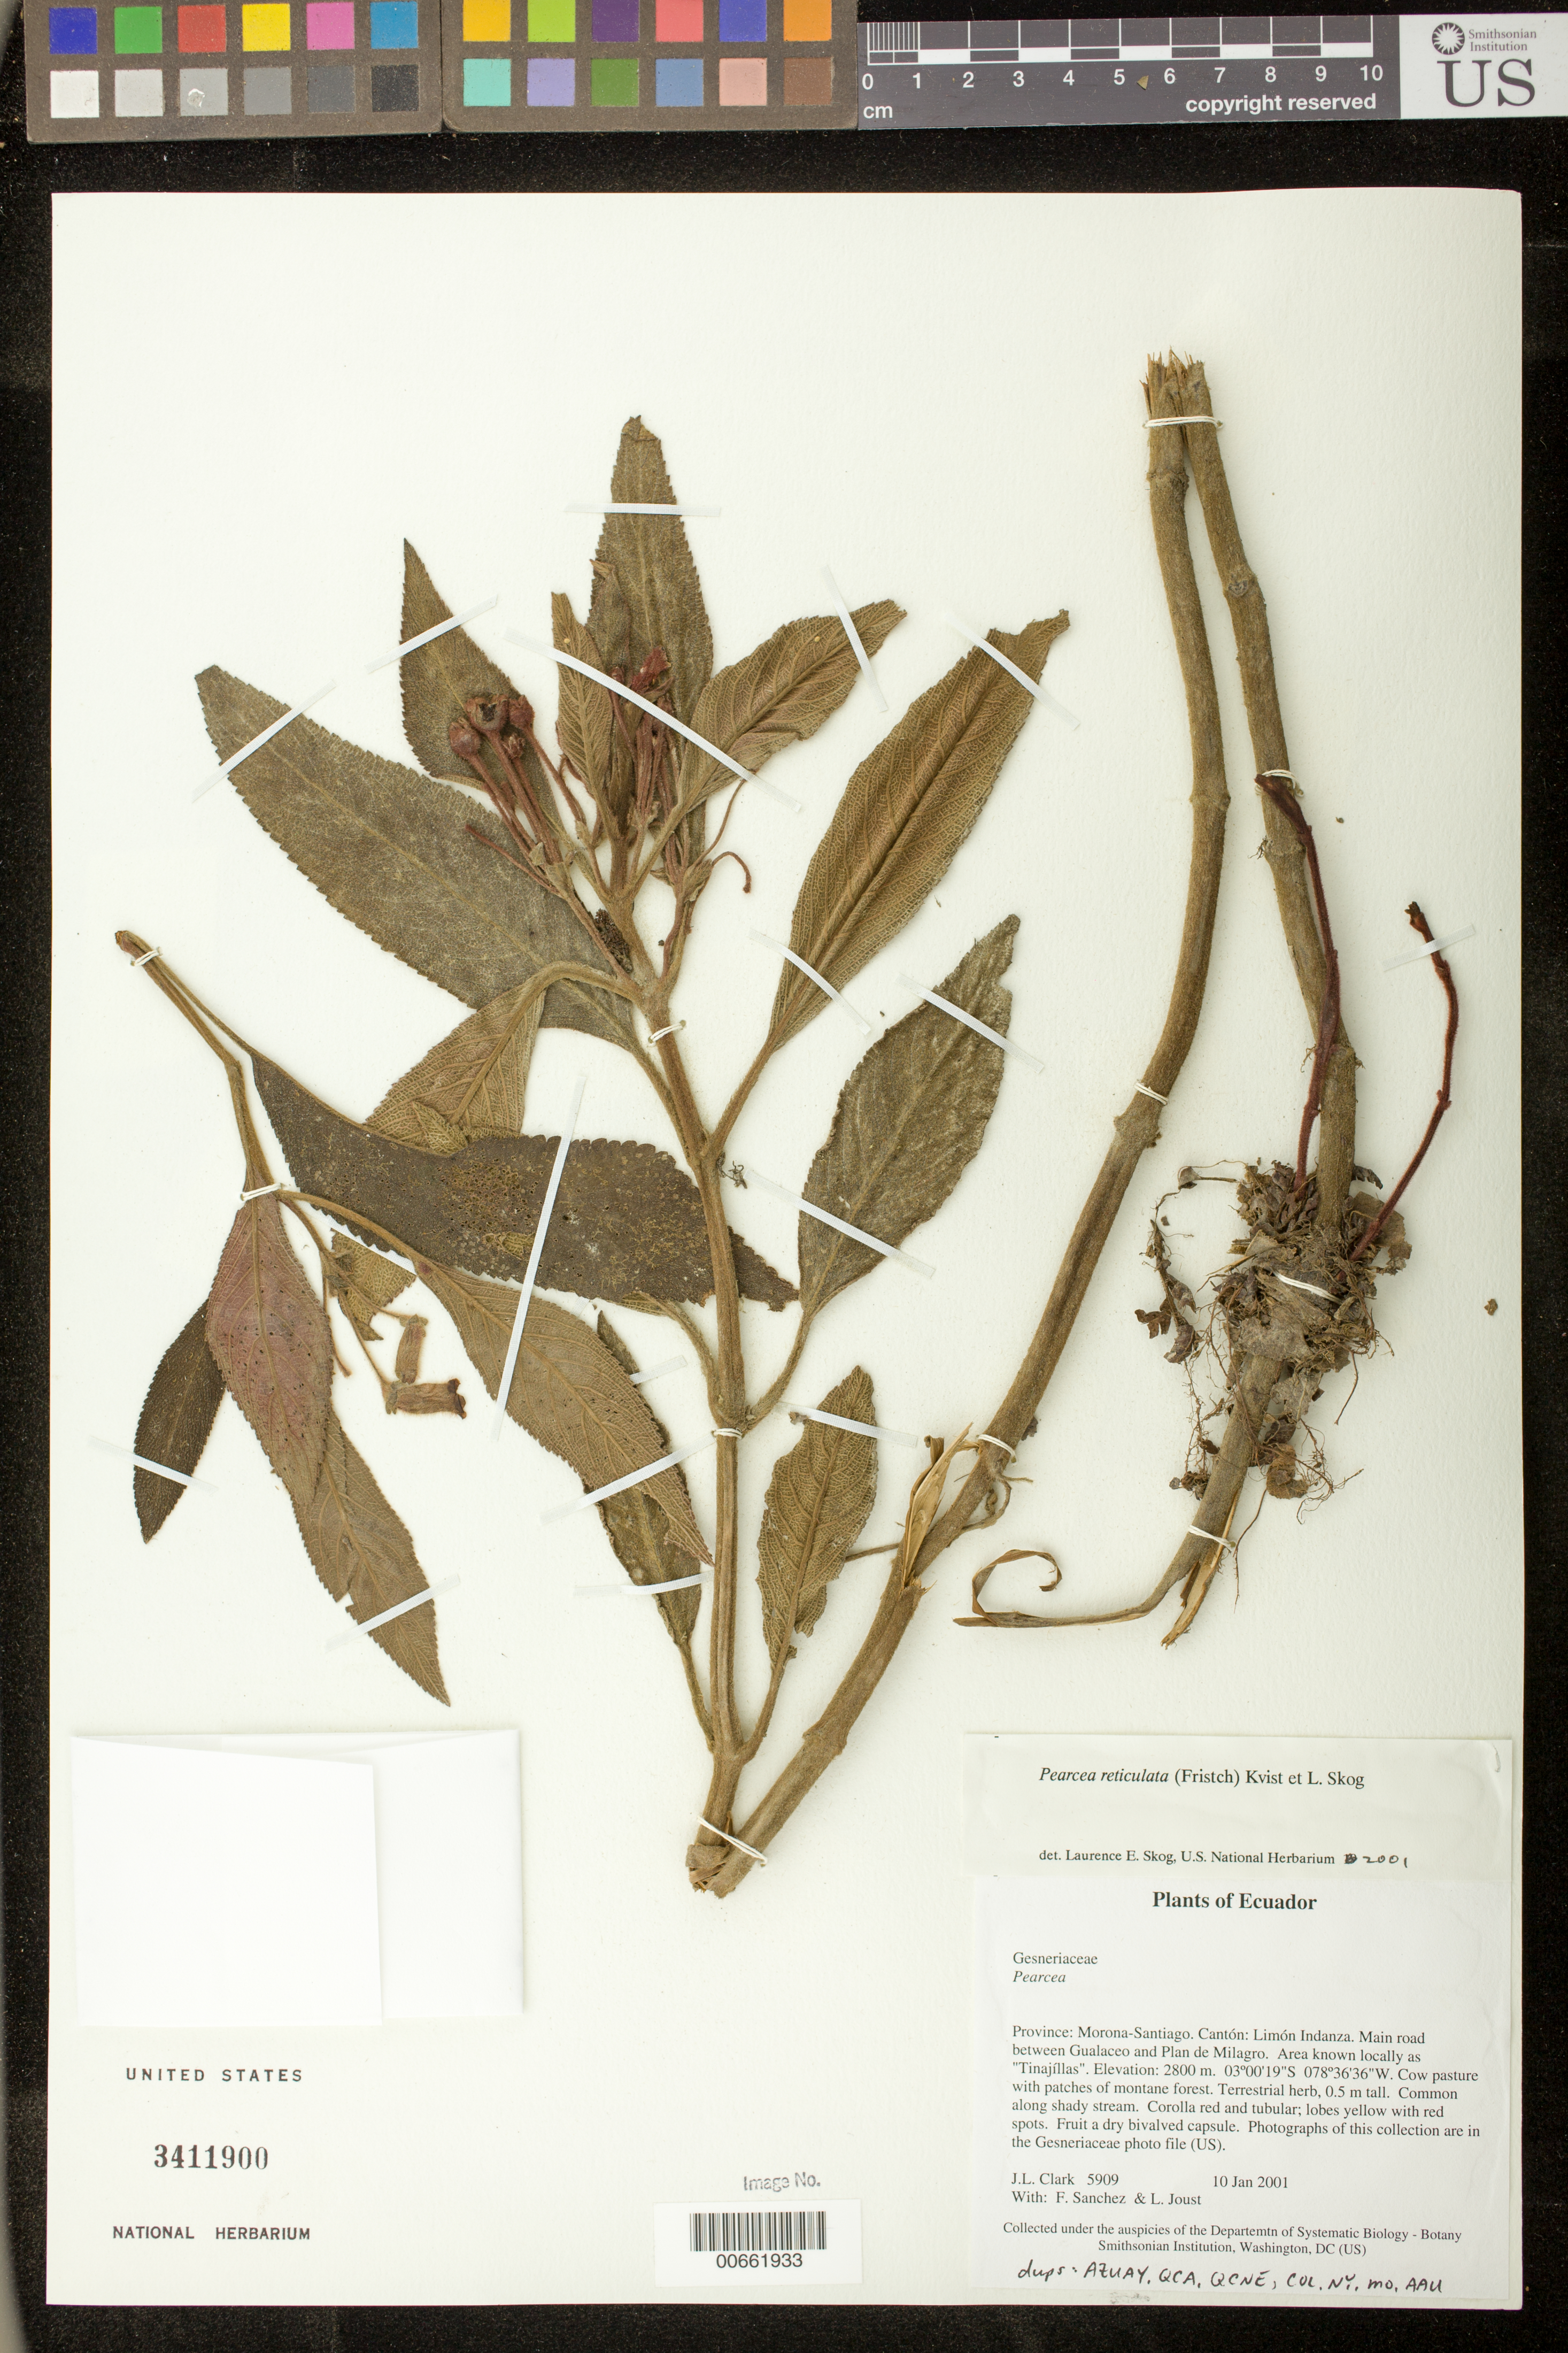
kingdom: Plantae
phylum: Tracheophyta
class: Magnoliopsida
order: Lamiales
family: Gesneriaceae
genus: Pearcea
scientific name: Pearcea reticulata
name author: (Fritsch) L.P. Kvist & L.E. Skog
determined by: Skog, Laurence E.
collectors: J. L. Clark, F. Sanchez & L. Jost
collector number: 5909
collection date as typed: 10 Jan 2001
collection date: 2001-01-10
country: Ecuador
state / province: Morona-Santiago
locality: Cantón: Limón Indanza. Main road between Gualaceo and Plan de Milagro. Area known locally as "Tinajíllas"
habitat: Cow pasture with patches of montane forest.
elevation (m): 2800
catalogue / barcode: US 3411900